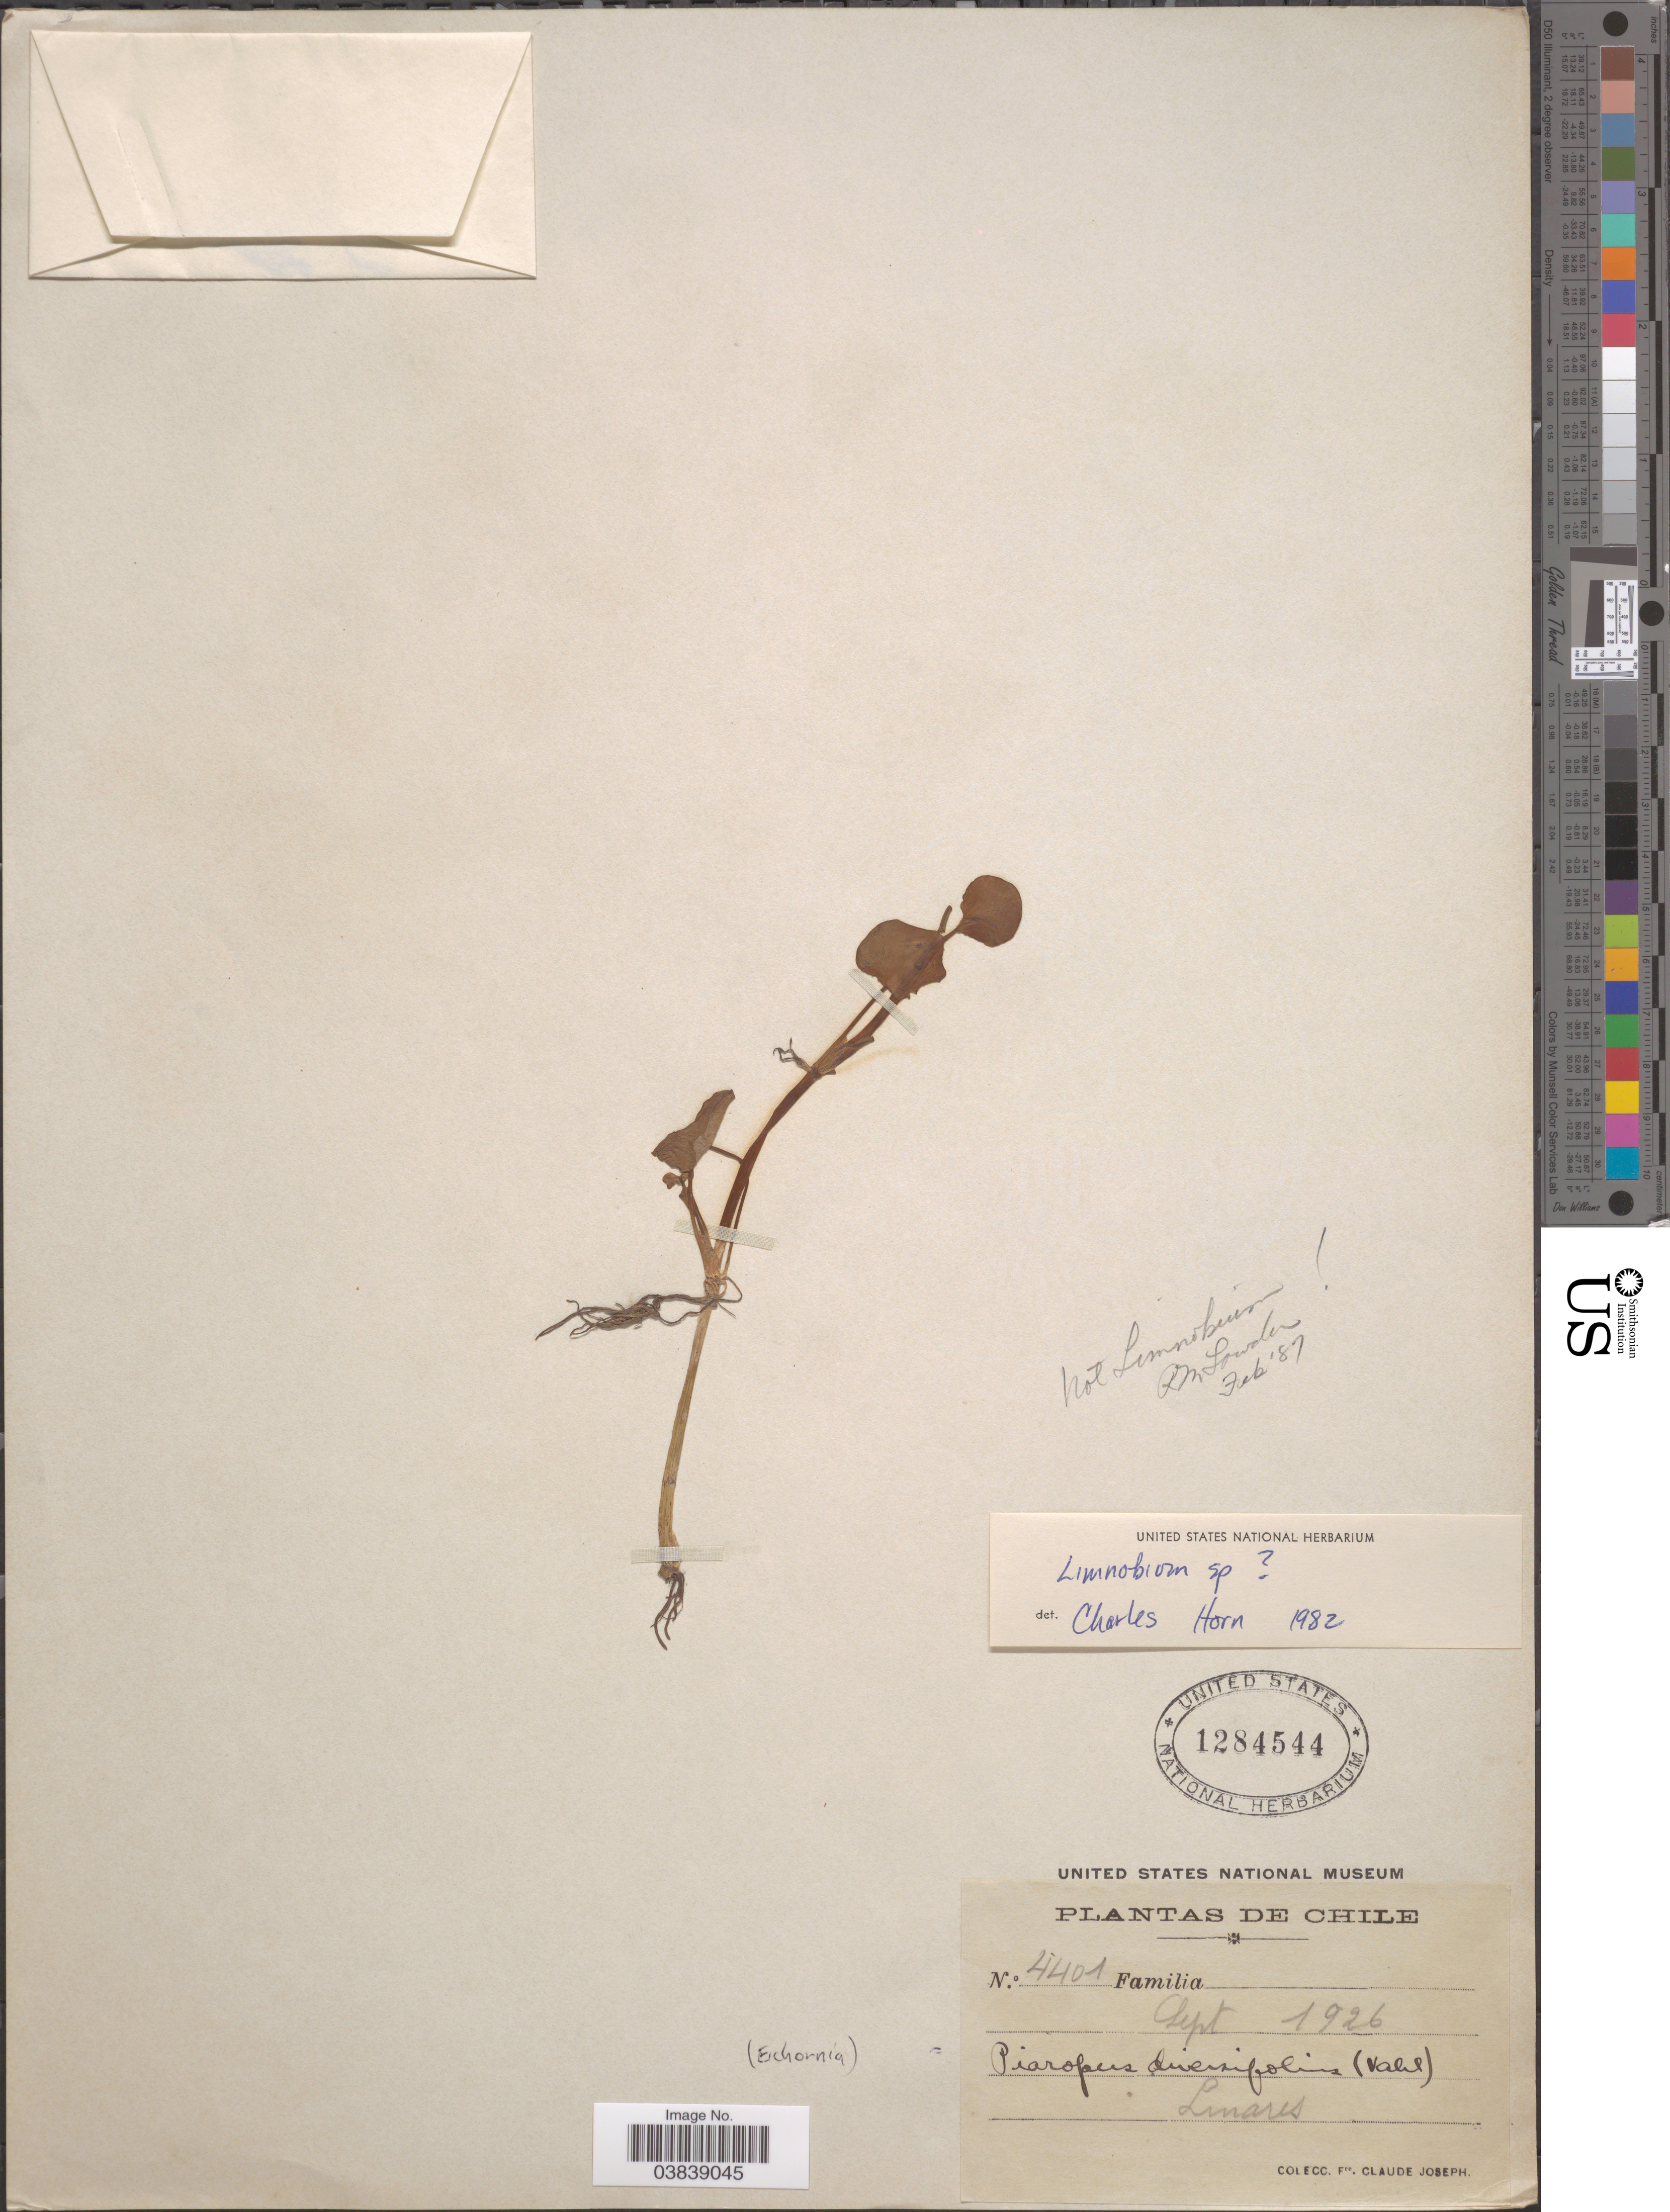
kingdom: Plantae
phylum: Tracheophyta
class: Liliopsida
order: Commelinales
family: Pontederiaceae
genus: Eichhornia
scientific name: Eichhornia sp.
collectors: Bro. Claude-Joseph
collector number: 4401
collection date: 1926-09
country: Chile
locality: Linares.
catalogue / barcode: US 1284544